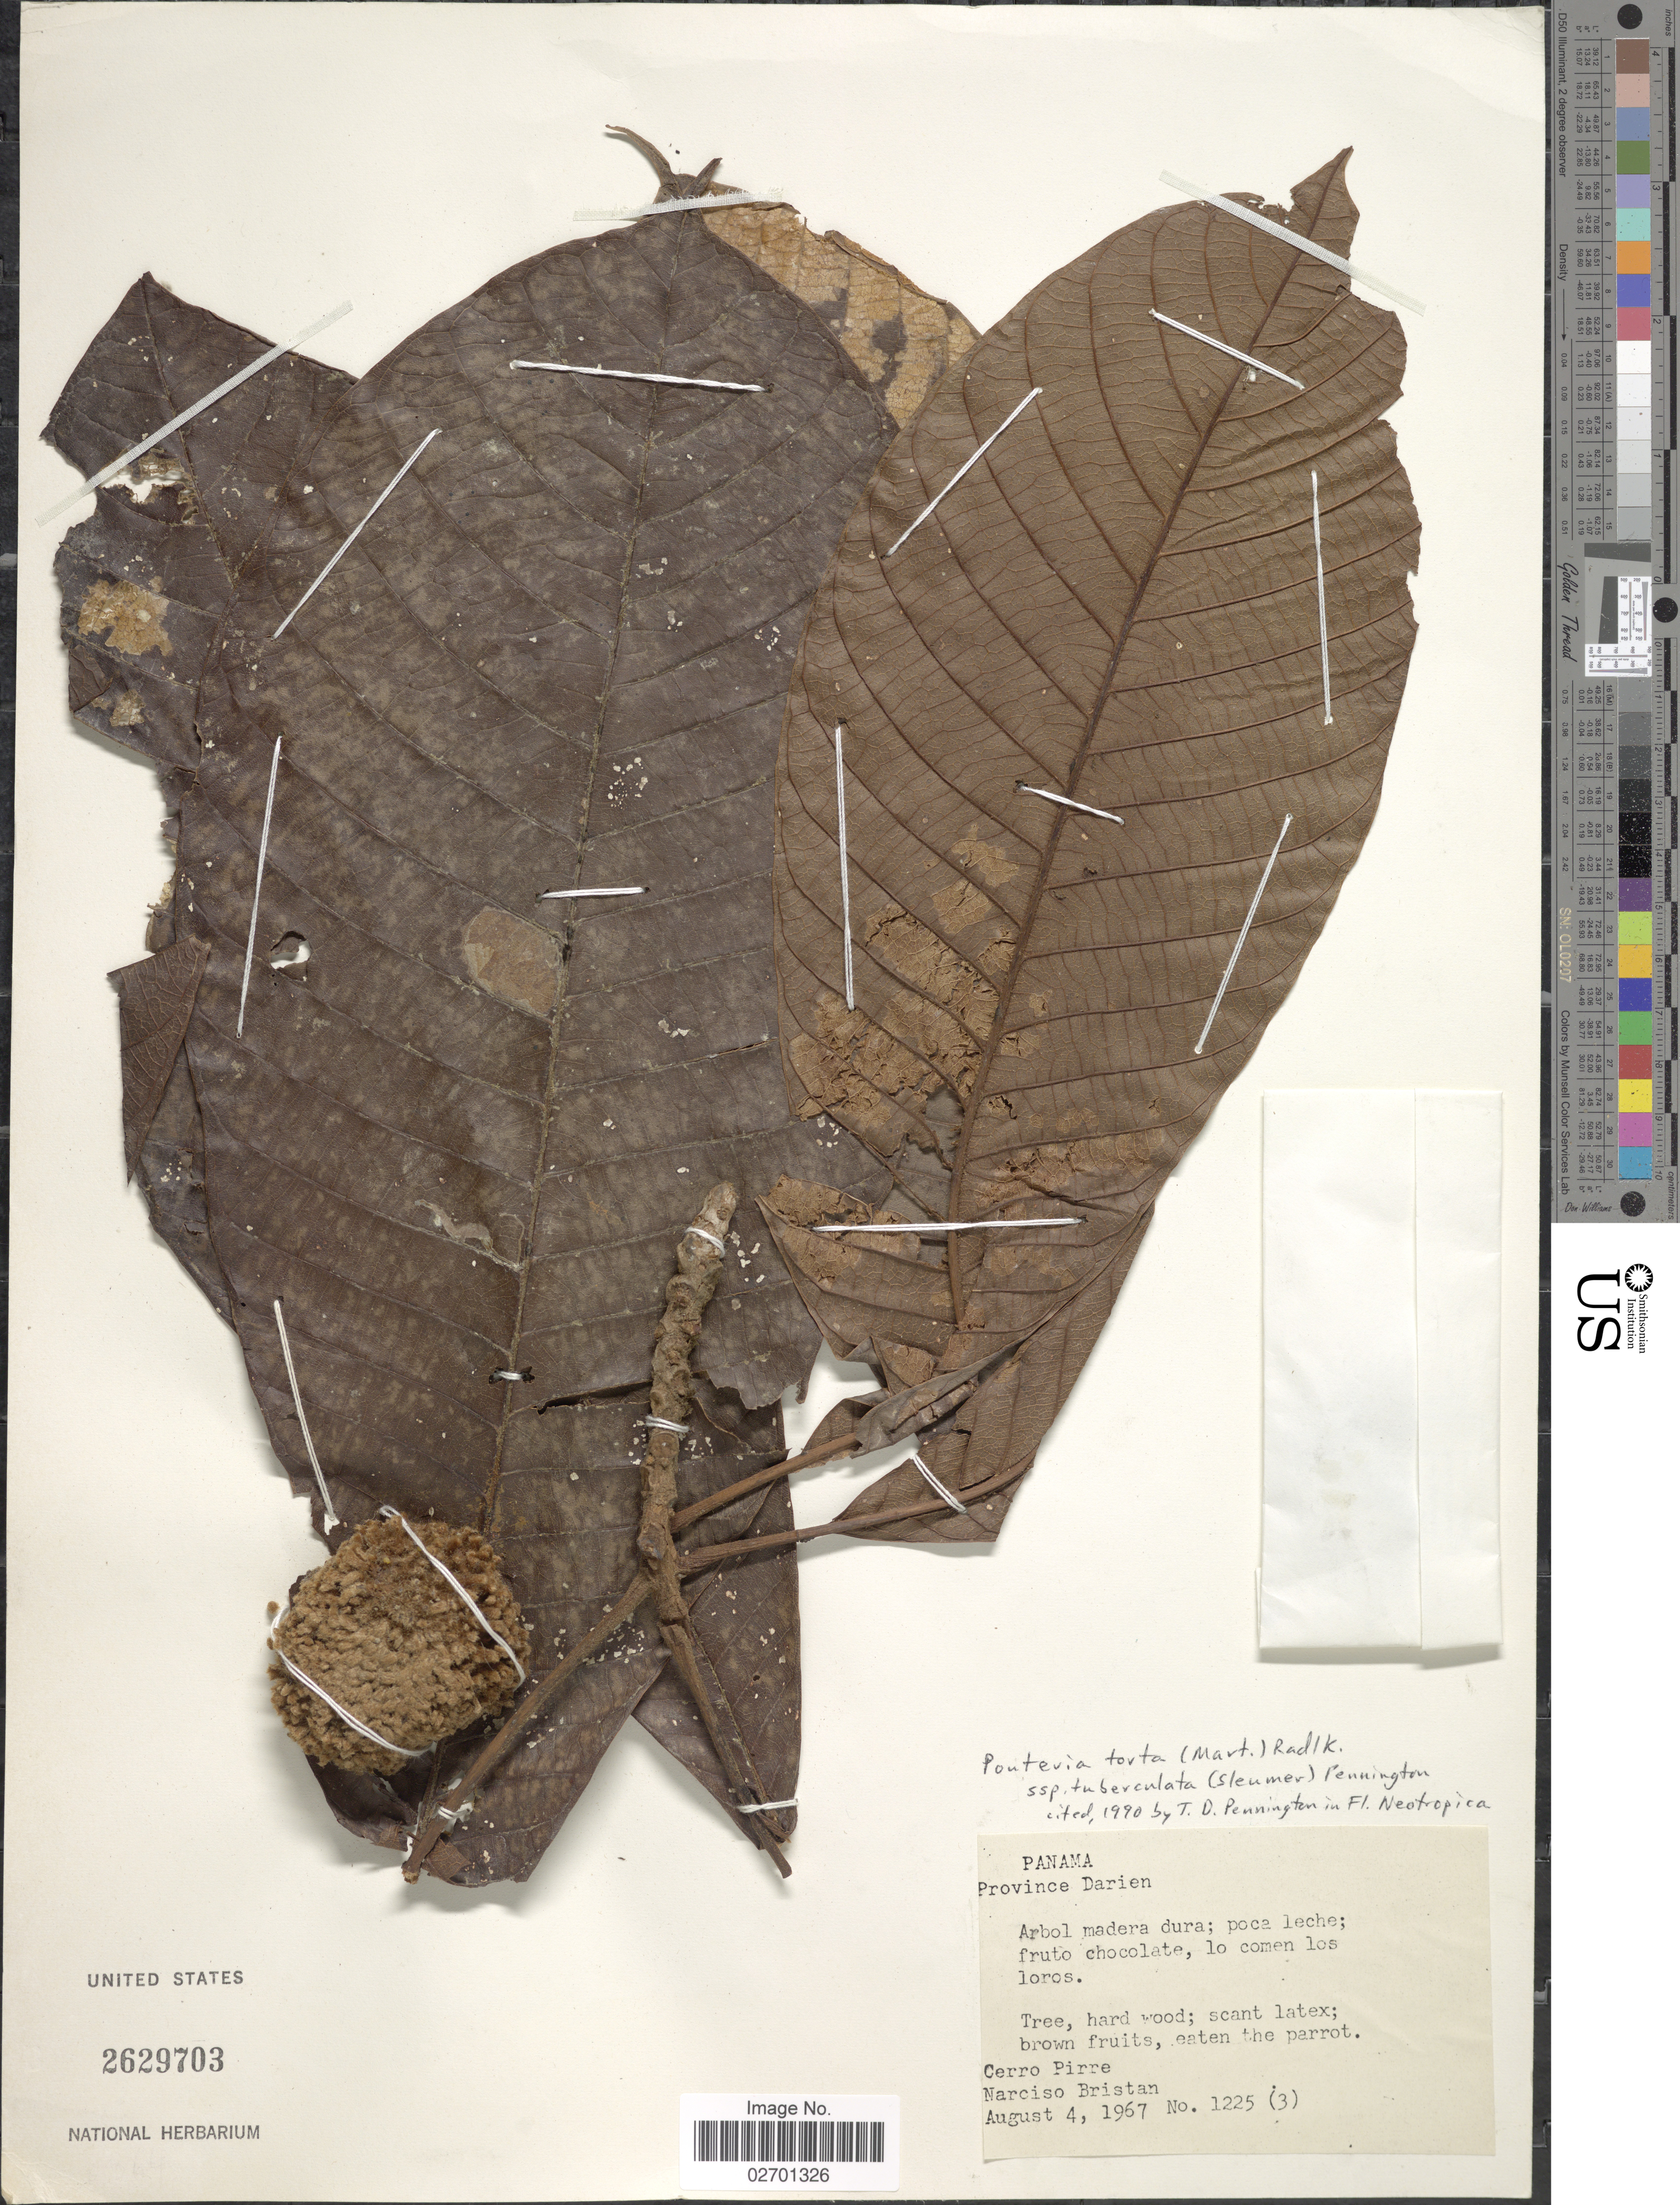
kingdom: Plantae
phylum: Tracheophyta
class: Magnoliopsida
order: Ericales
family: Sapotaceae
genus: Pouteria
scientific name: Pouteria torta subsp. tuberculata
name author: (Sleumer) T.D. Penn.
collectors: N. Bristan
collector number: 1225 (3)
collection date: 1967-08-04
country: Panama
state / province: Darién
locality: Cerro Pirre.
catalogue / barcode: US 2629703